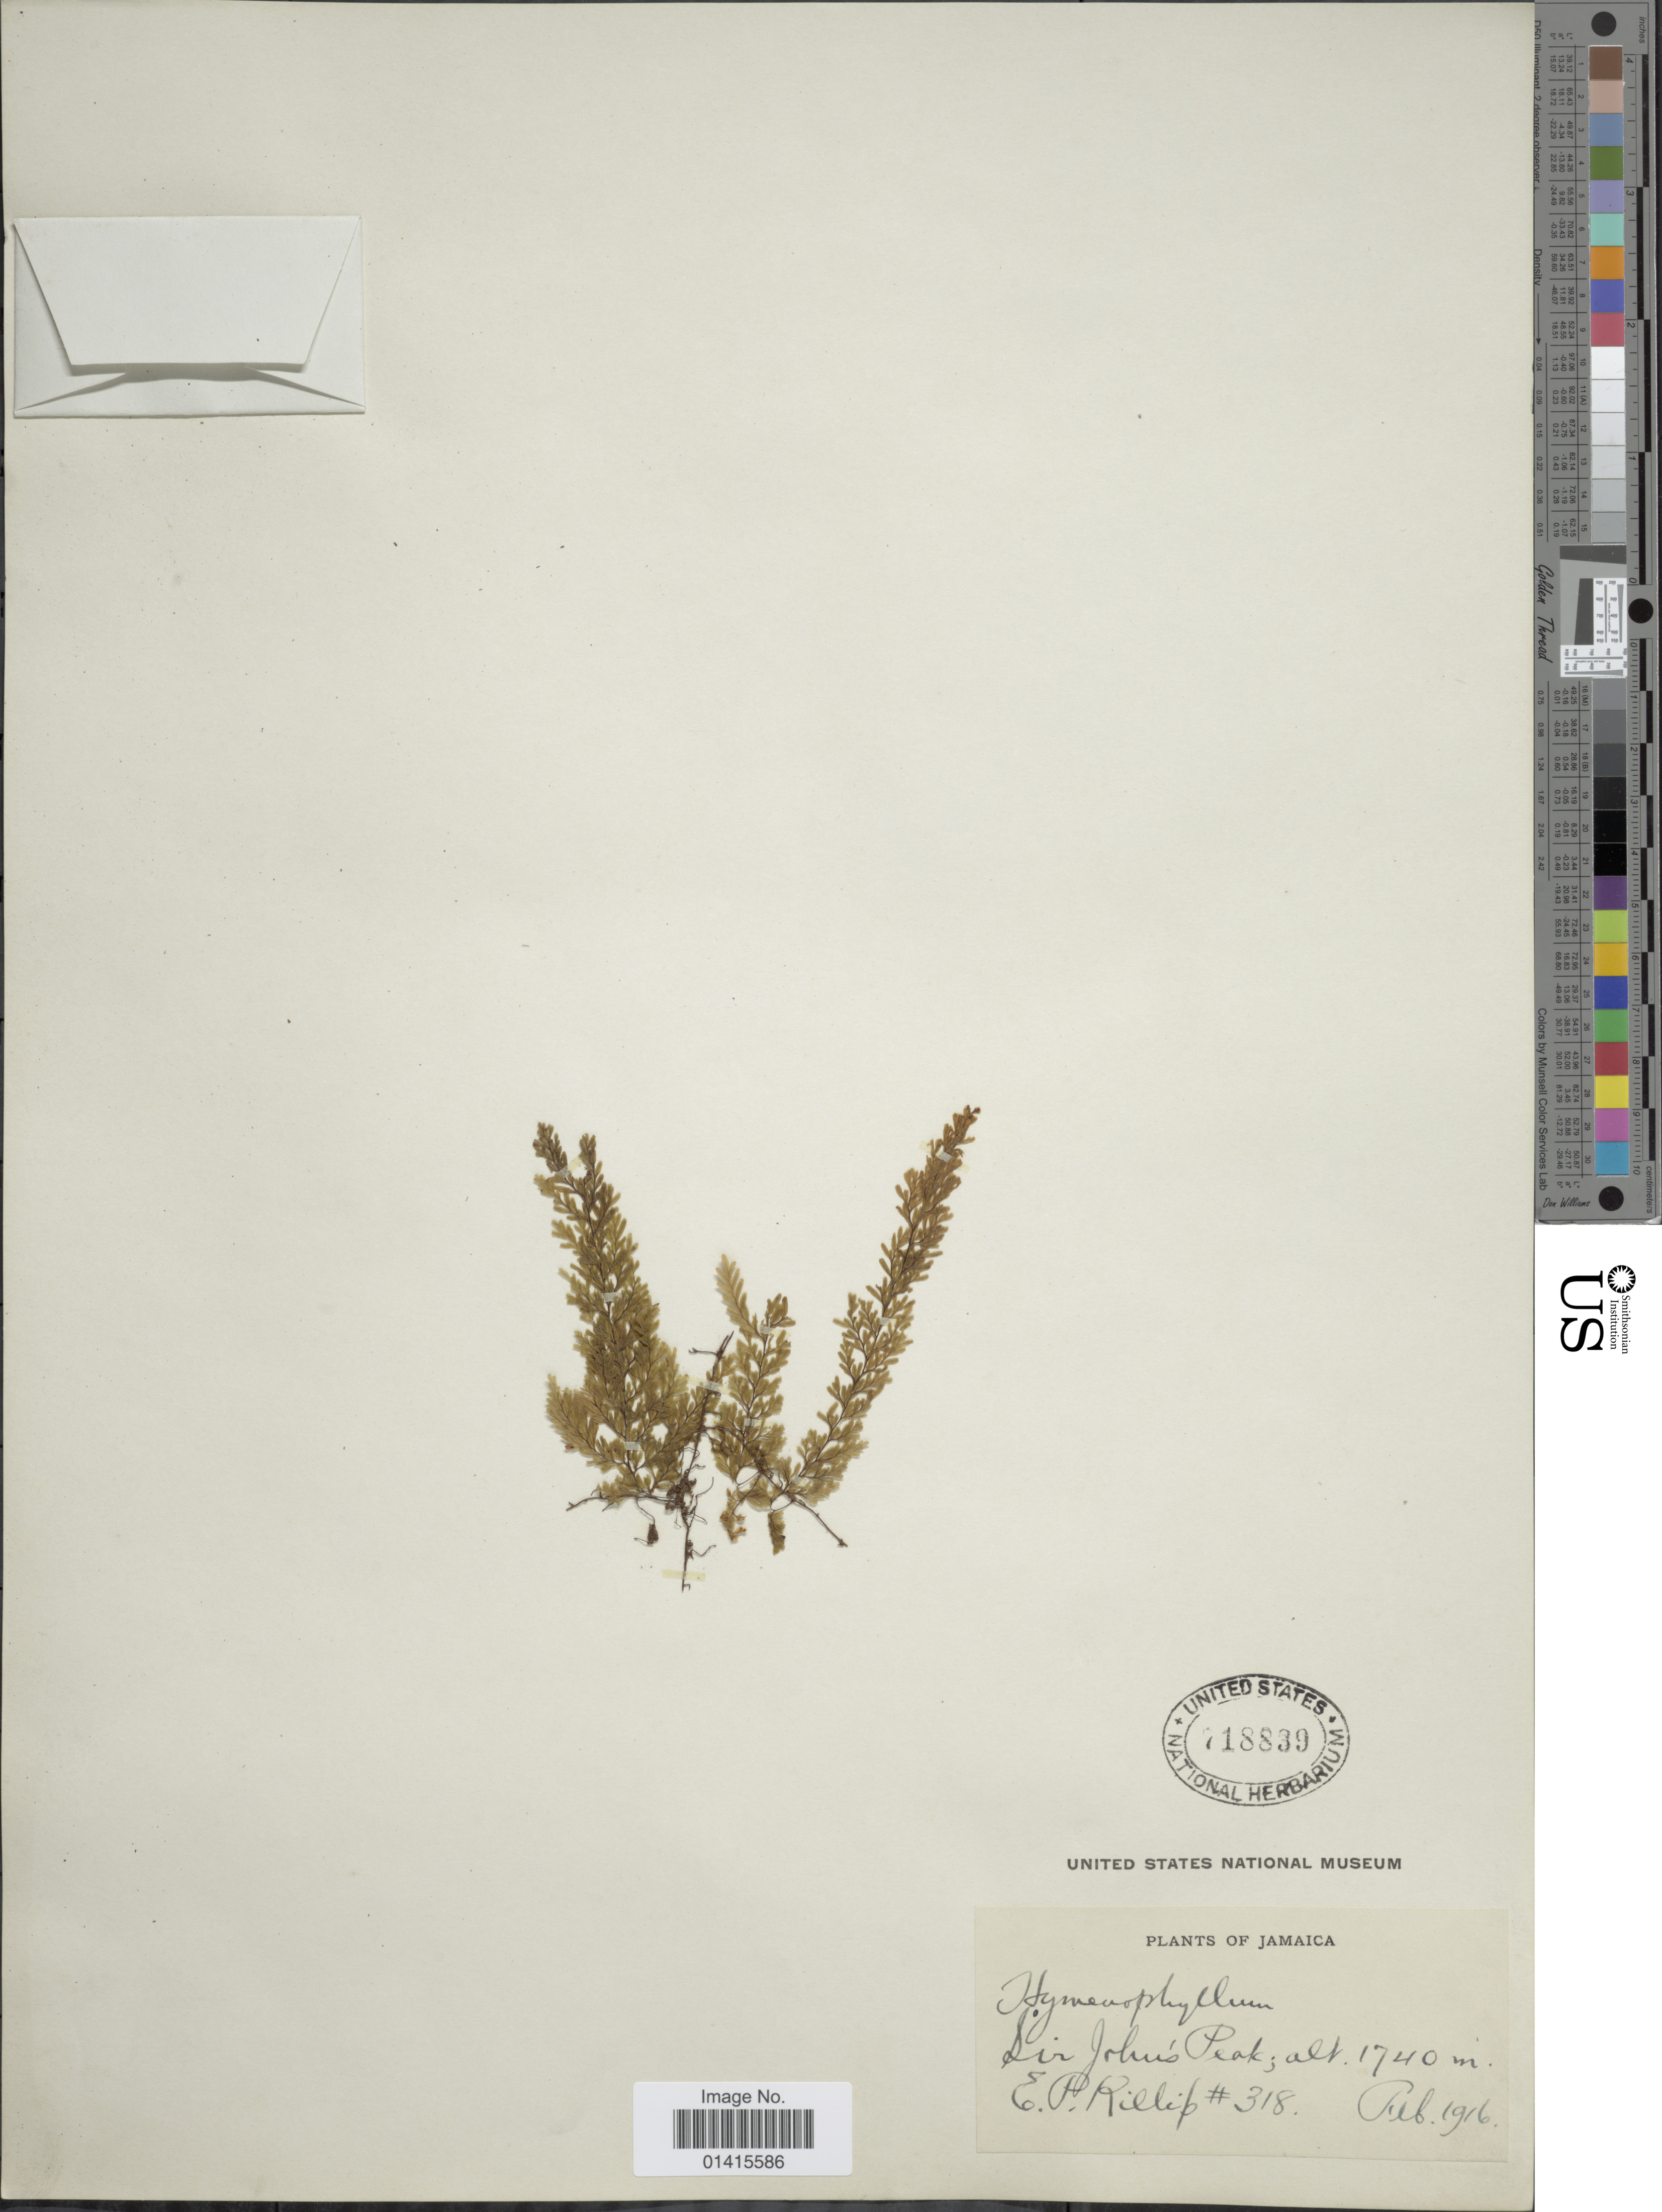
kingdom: Plantae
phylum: Tracheophyta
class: Polypodiopsida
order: Hymenophyllales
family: Hymenophyllaceae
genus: Hymenophyllum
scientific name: Hymenophyllum undulatum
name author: (Sw.) Sw.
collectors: E. P. Killip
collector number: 318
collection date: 1916-02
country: Jamaica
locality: Sir Johns Peak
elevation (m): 1740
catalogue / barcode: US 718839